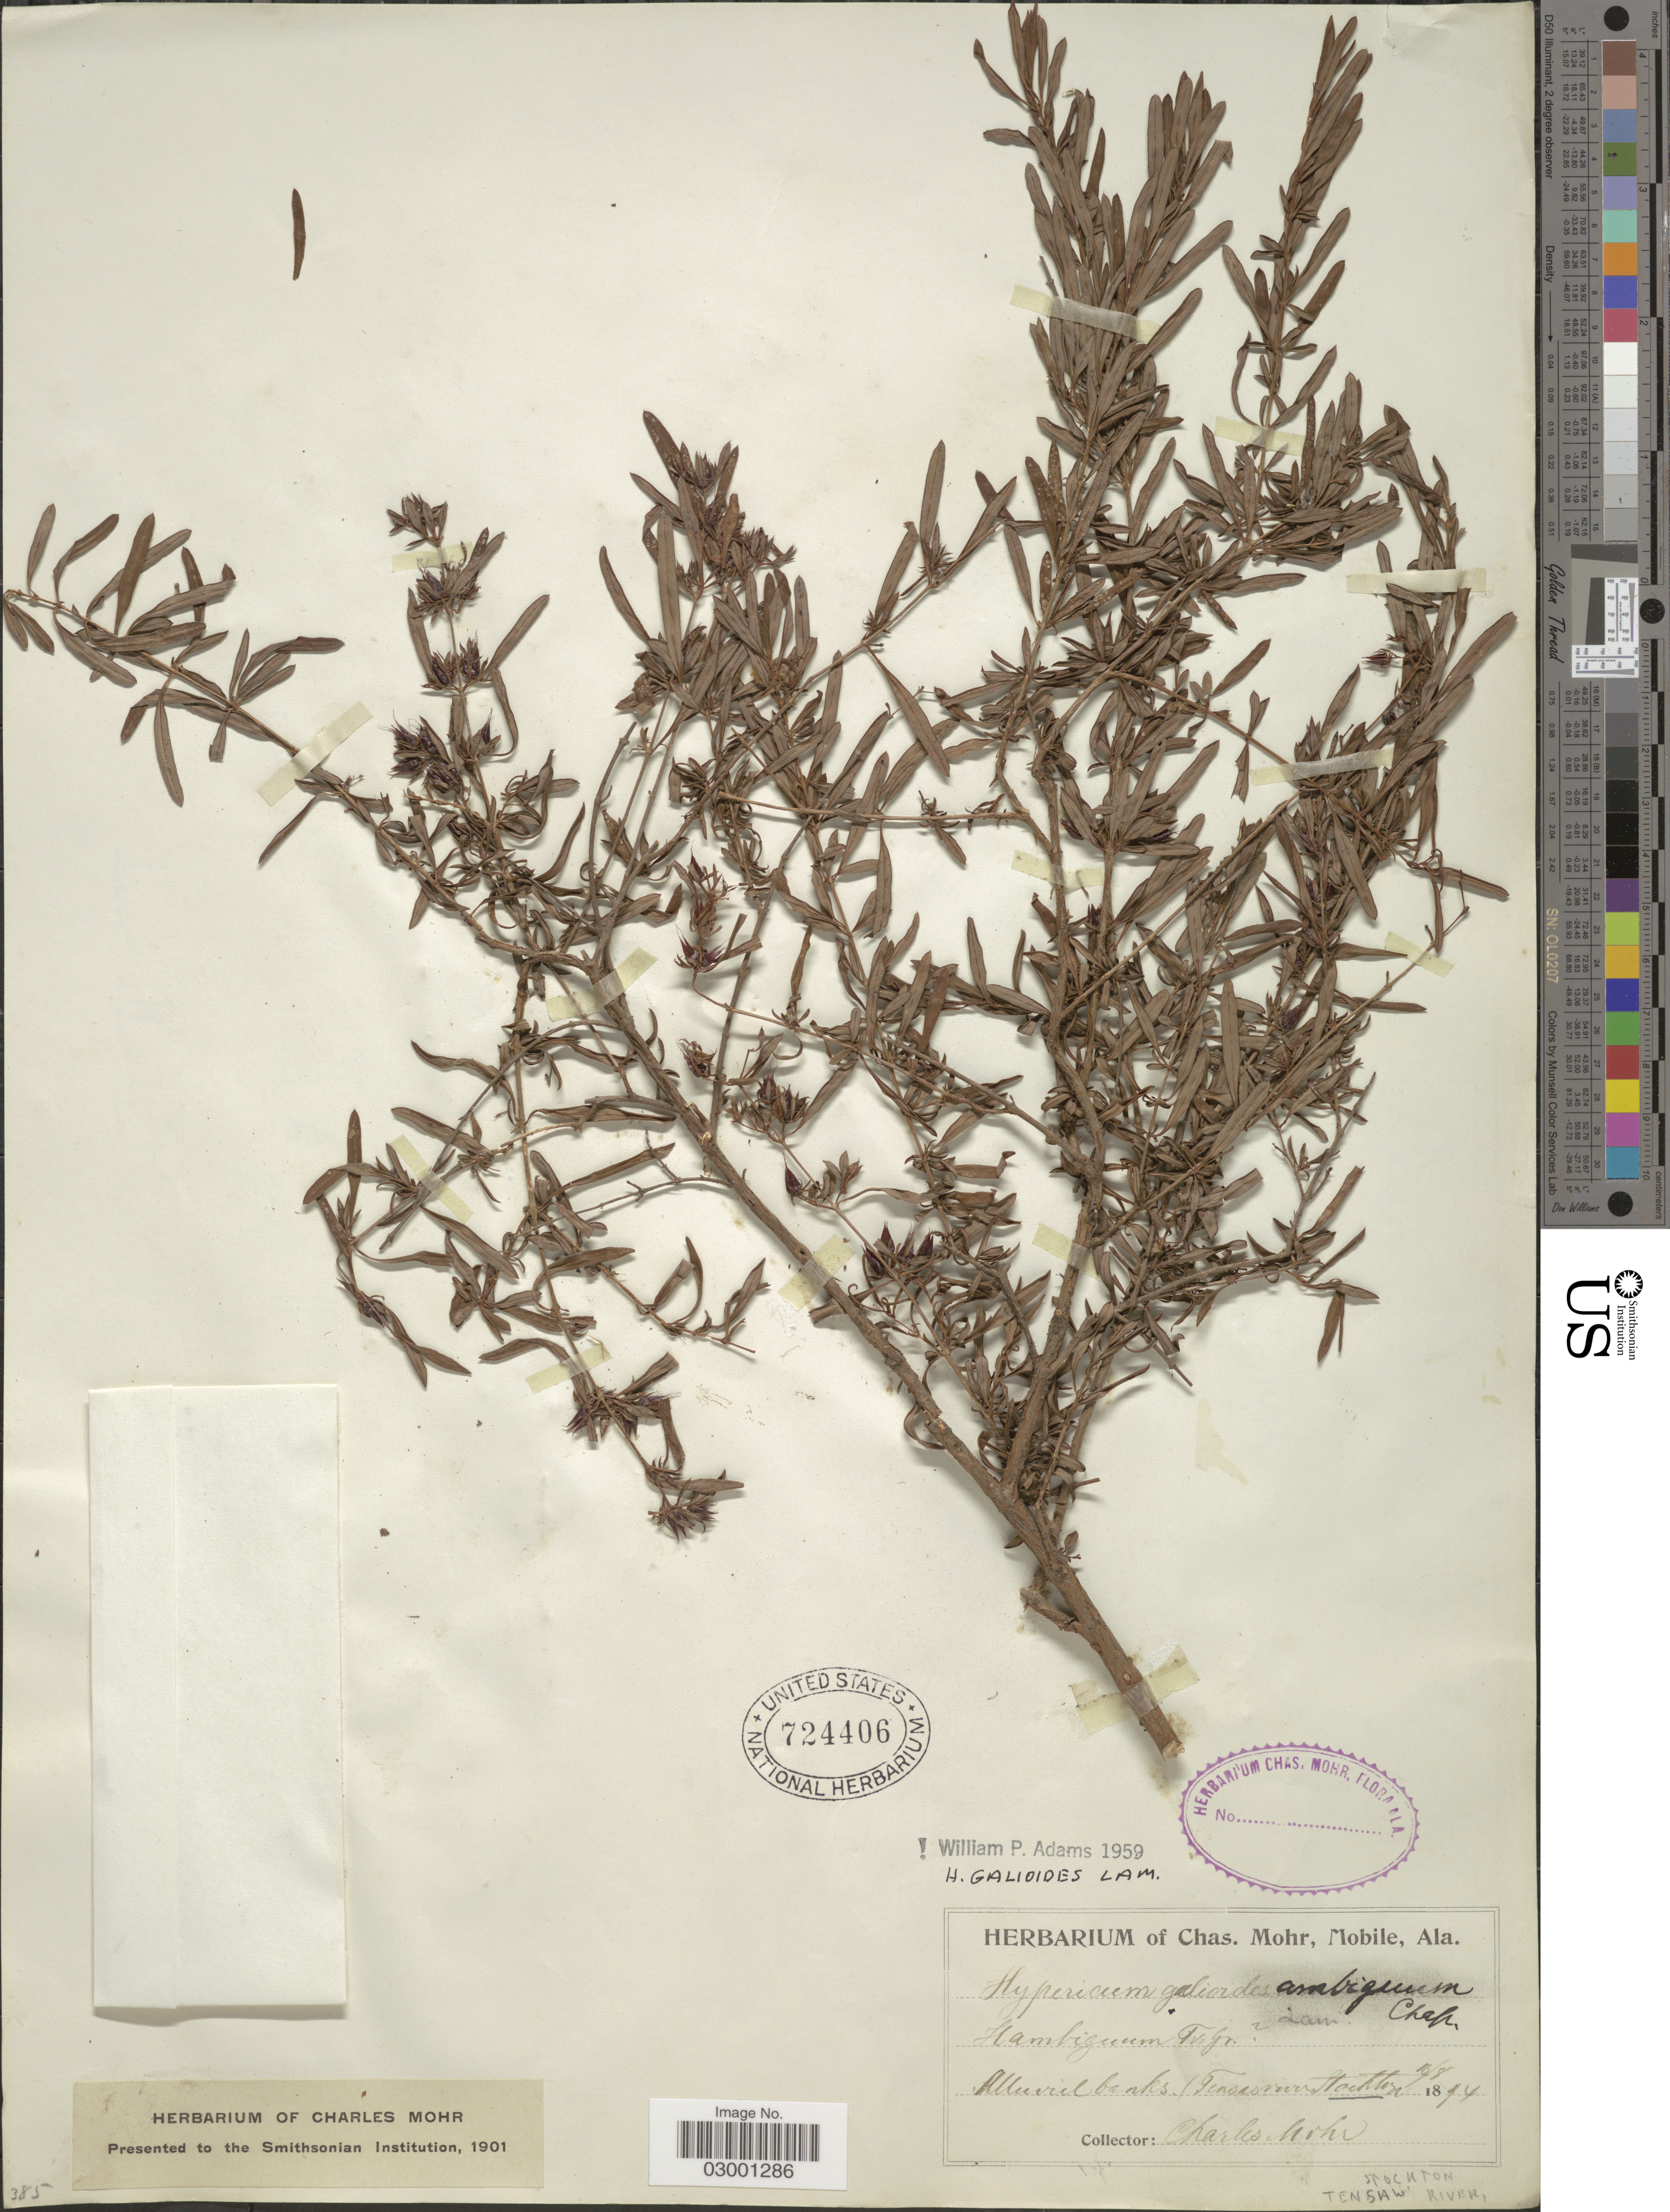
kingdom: Plantae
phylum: Tracheophyta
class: Magnoliopsida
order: Malpighiales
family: Hypericaceae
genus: Hypericum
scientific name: Hypericum galioides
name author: Lam.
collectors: Mohr, C. T. (herbarium)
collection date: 1894-08-10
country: United States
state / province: Alabama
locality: Alluvial banks, Stockton, Tensaw River.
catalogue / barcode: US 724406